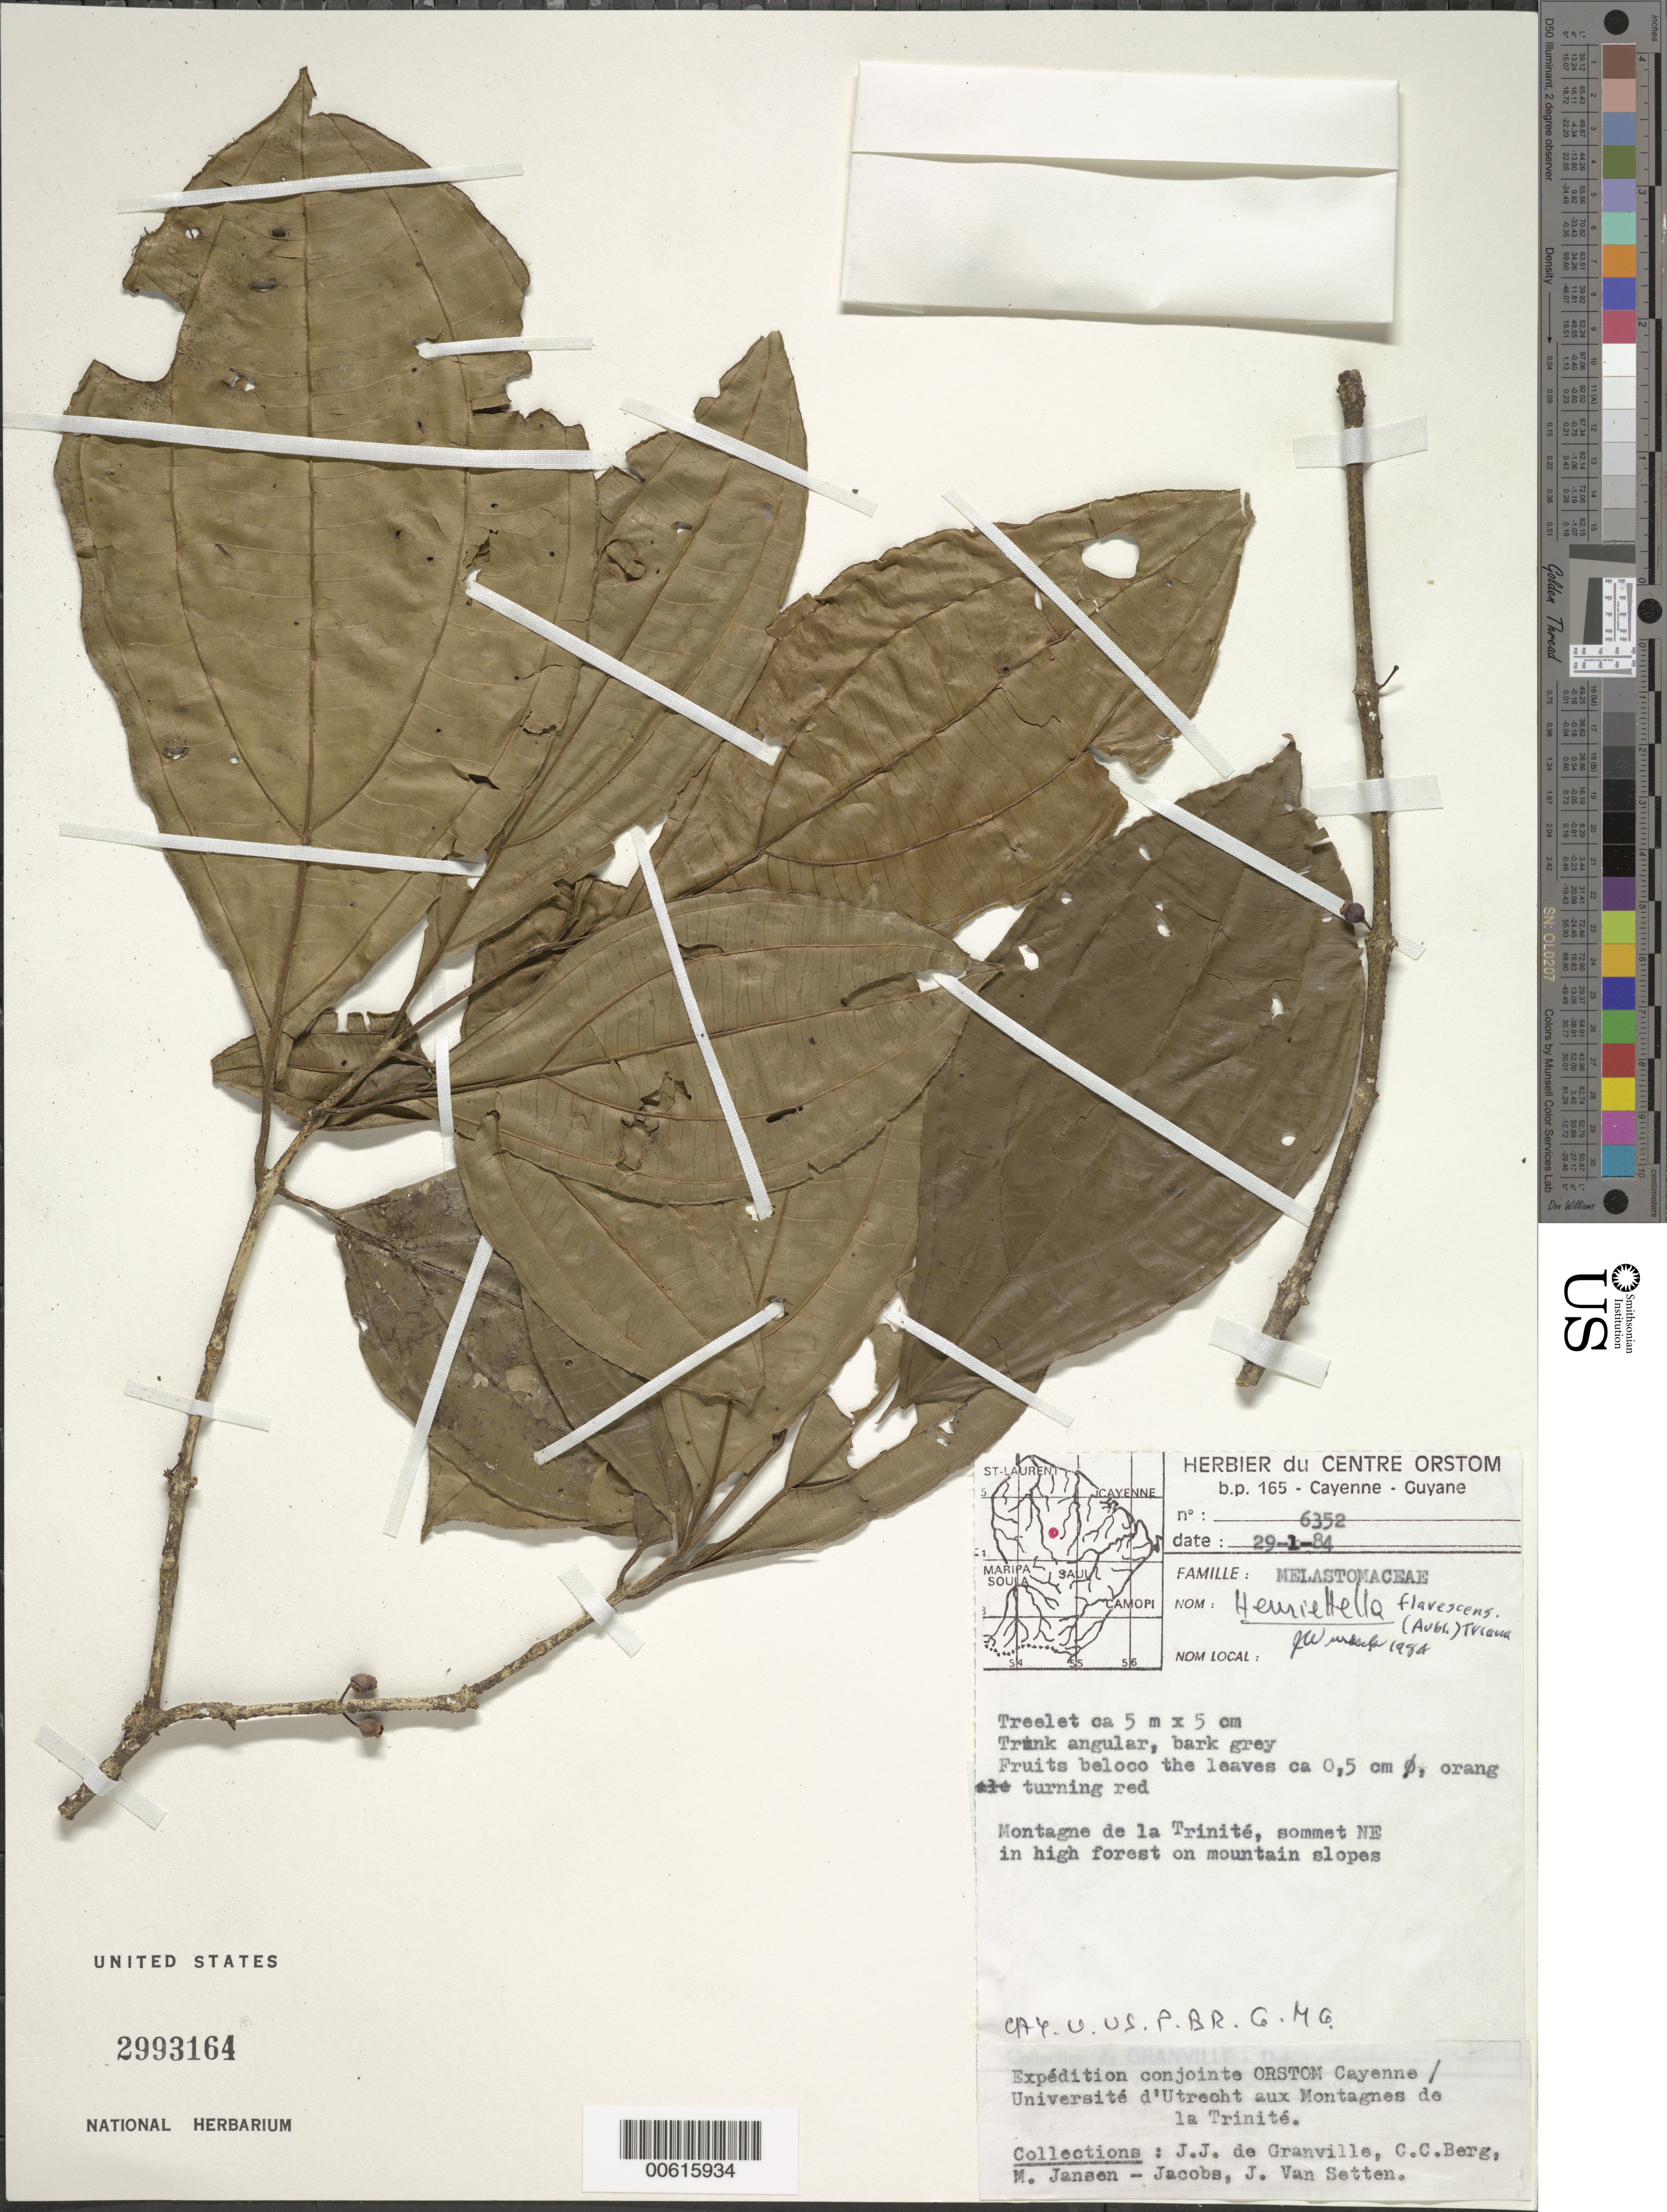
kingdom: Plantae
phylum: Tracheophyta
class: Magnoliopsida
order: Myrtales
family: Melastomataceae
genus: Henriettea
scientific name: Henriettea flavescens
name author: (Aubl.) Baill.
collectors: J.-J. de Granville, C. C. Berg, M. J. Jansen-Jacobs & J. van Setten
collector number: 6352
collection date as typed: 29-Jan-84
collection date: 1984-01-29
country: French Guiana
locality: Montagnes de la Trinité, sommet NE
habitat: High forest on mountain slopes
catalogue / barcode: US 2993164